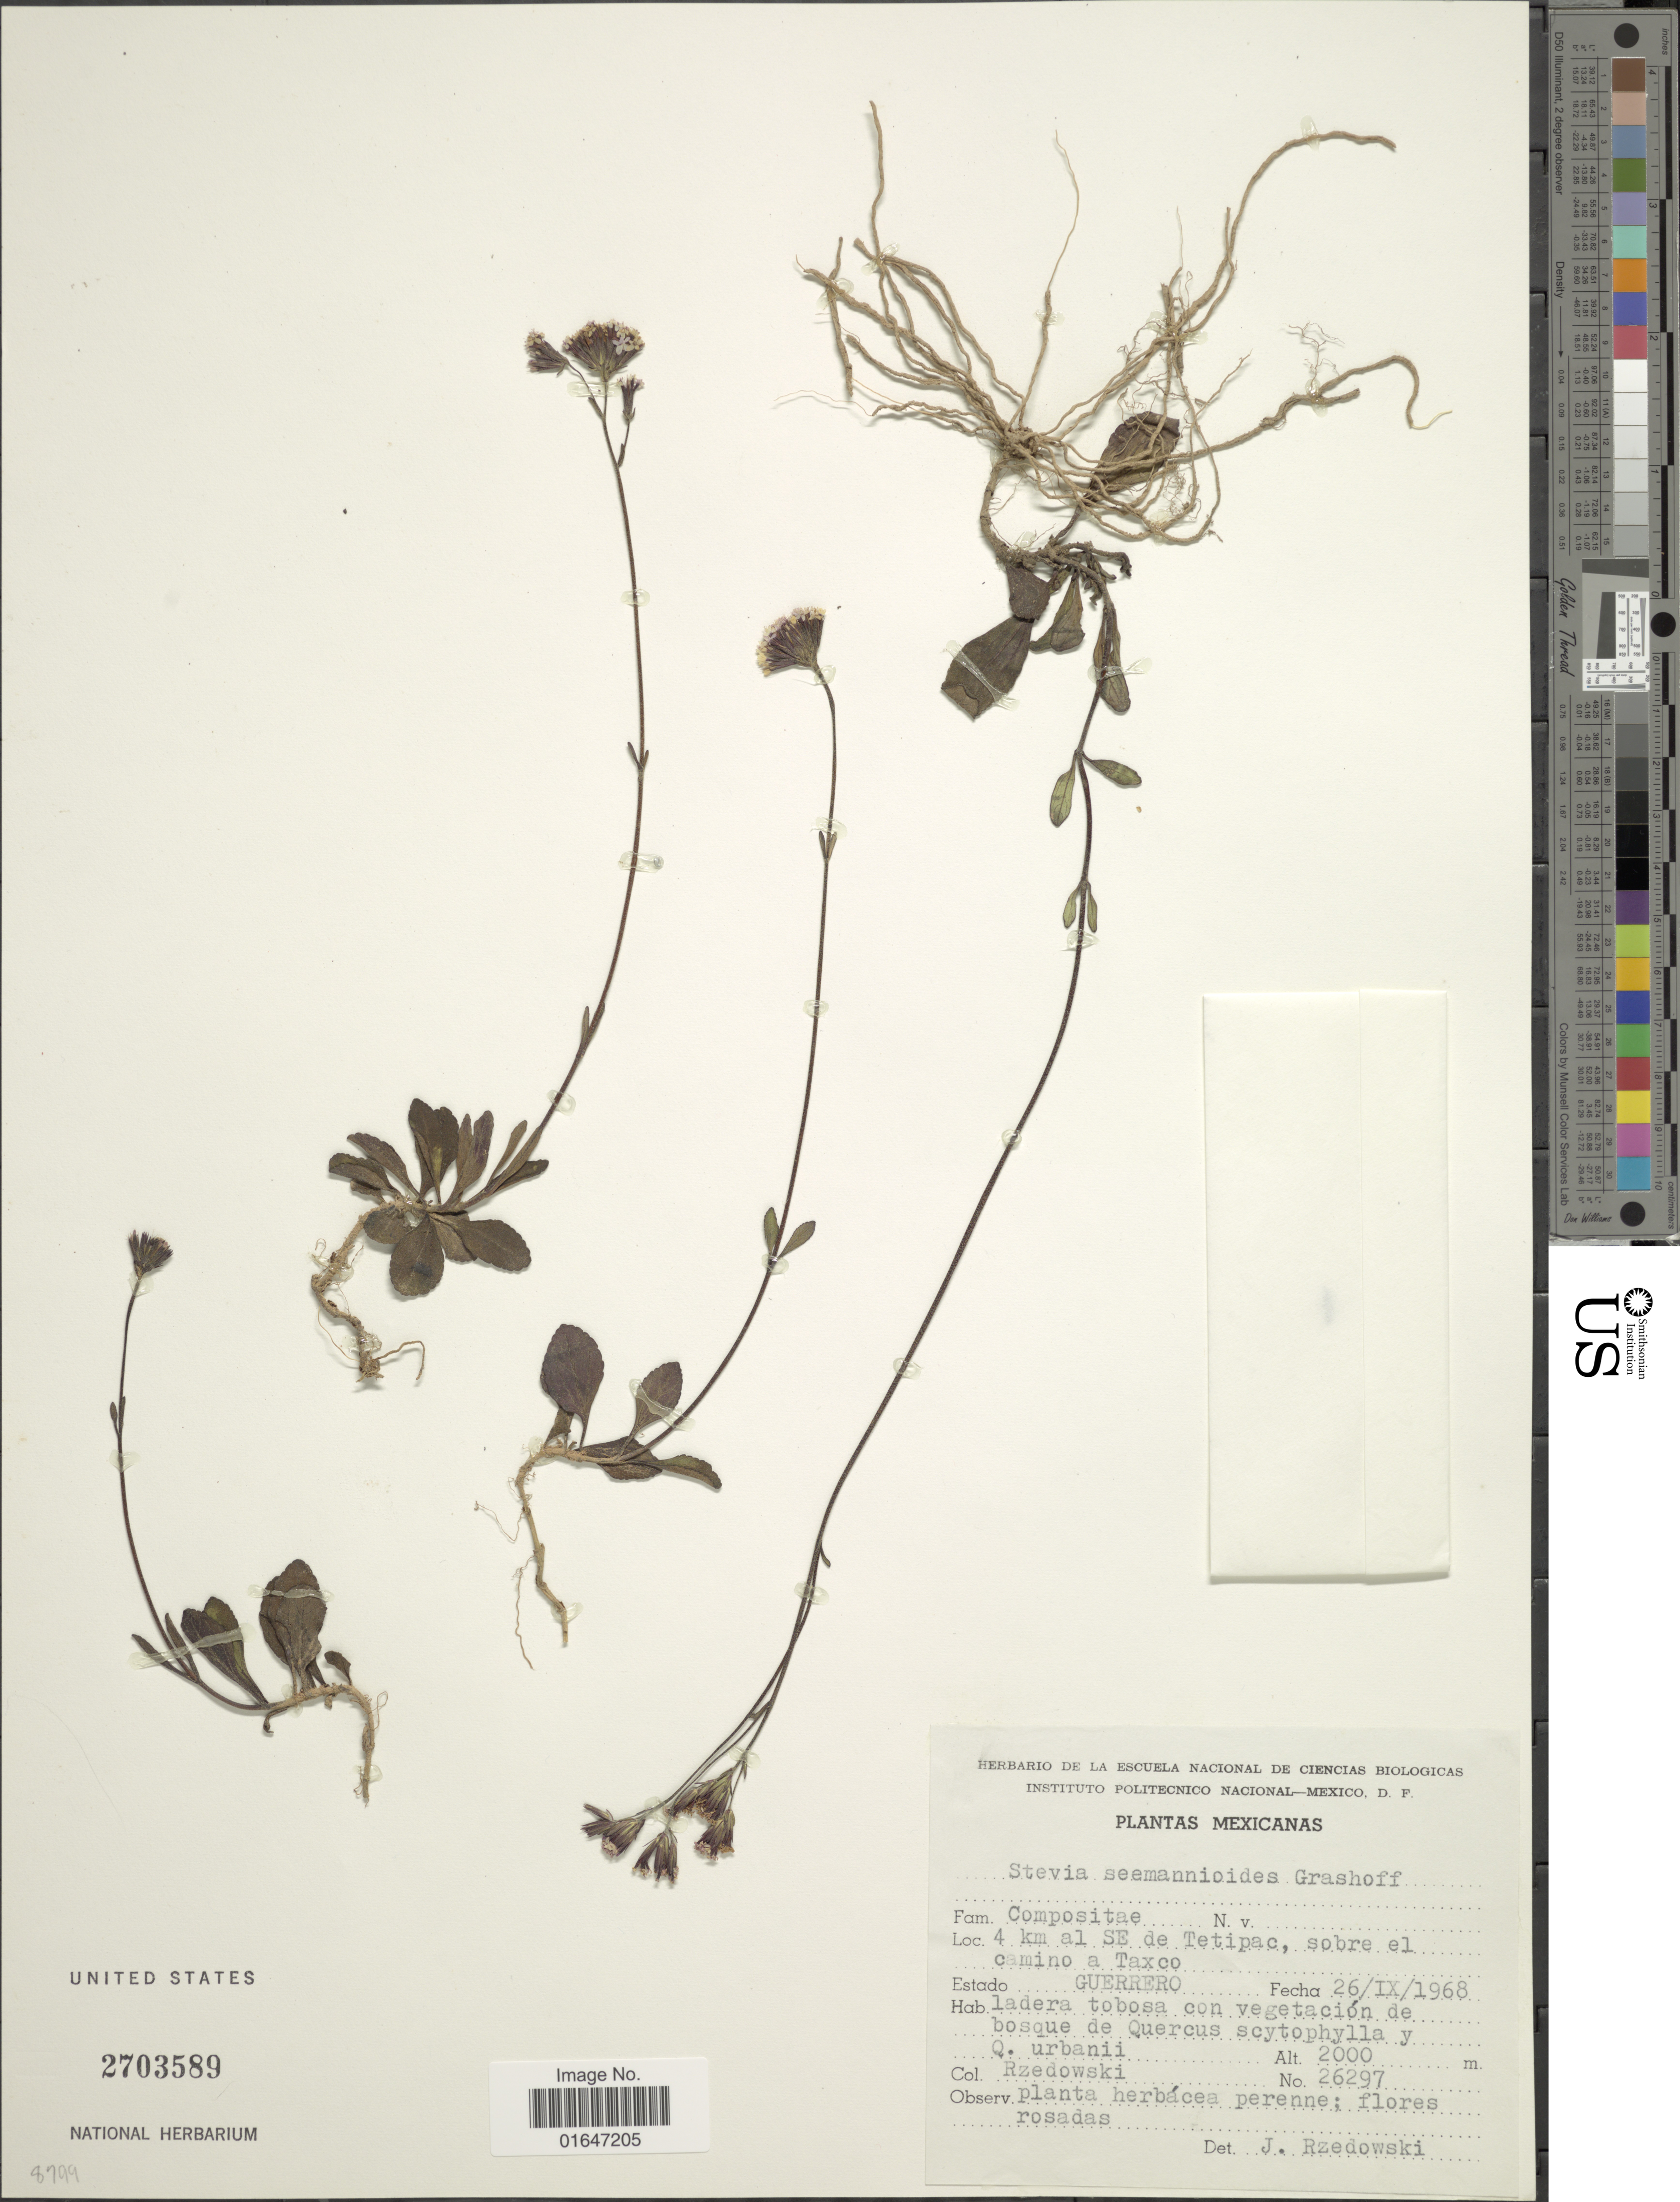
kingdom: Plantae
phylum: Tracheophyta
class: Magnoliopsida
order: Asterales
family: Asteraceae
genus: Stevia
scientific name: Stevia seemanioides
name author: Grashoff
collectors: Rzedowski, --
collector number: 26297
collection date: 1968-09-26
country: Mexico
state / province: Guerrero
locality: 4 km al SE de Tetipec, sobre el camino a Taxco. Guerro.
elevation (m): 2000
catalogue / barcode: US 2703589